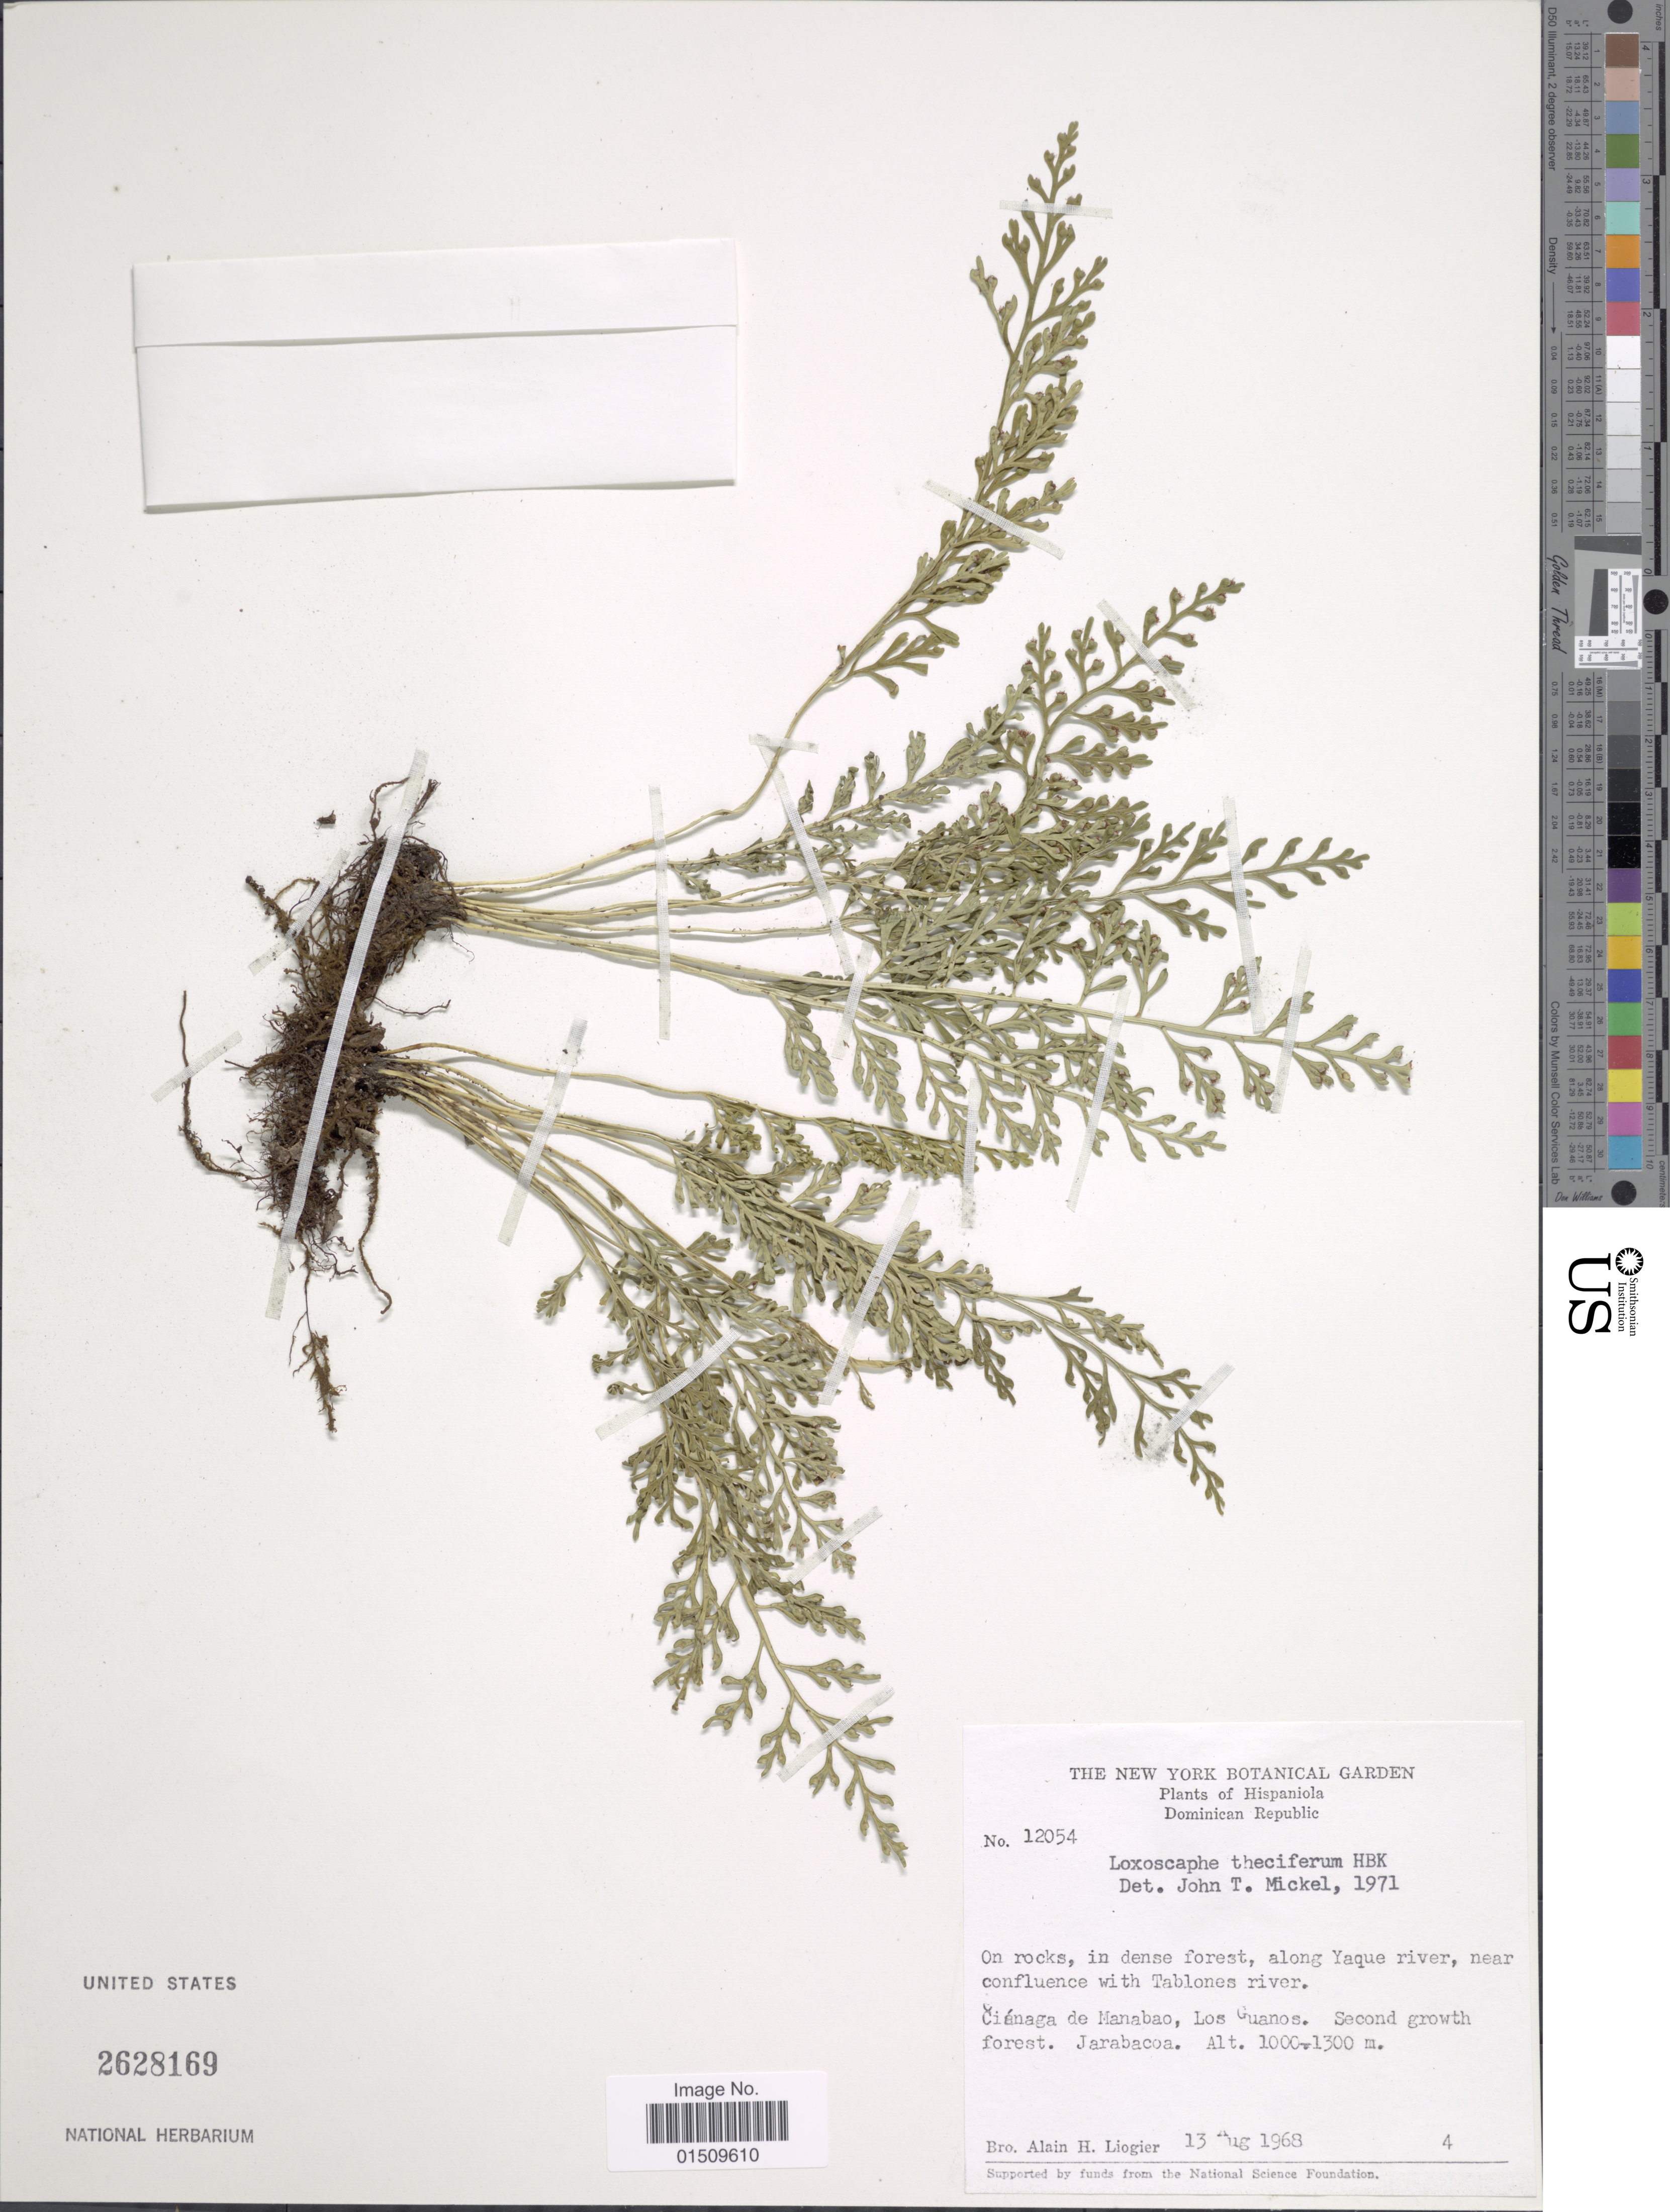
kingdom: Plantae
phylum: Tracheophyta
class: Polypodiopsida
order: Polypodiales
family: Aspleniaceae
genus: Asplenium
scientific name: Asplenium theciferum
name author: (Kunth) Mett.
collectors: A. H. Liogier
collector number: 12054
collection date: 1968-08-13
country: Dominican Republic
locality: Hispaniola, Dominican Republic, on rocks, in dense forest, along Yawue river, near confluence with Tablones river. Cianaga de Manabao, Los Guanos, Second growth forest. Jarabacoa.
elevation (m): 1000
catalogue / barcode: US 2628169